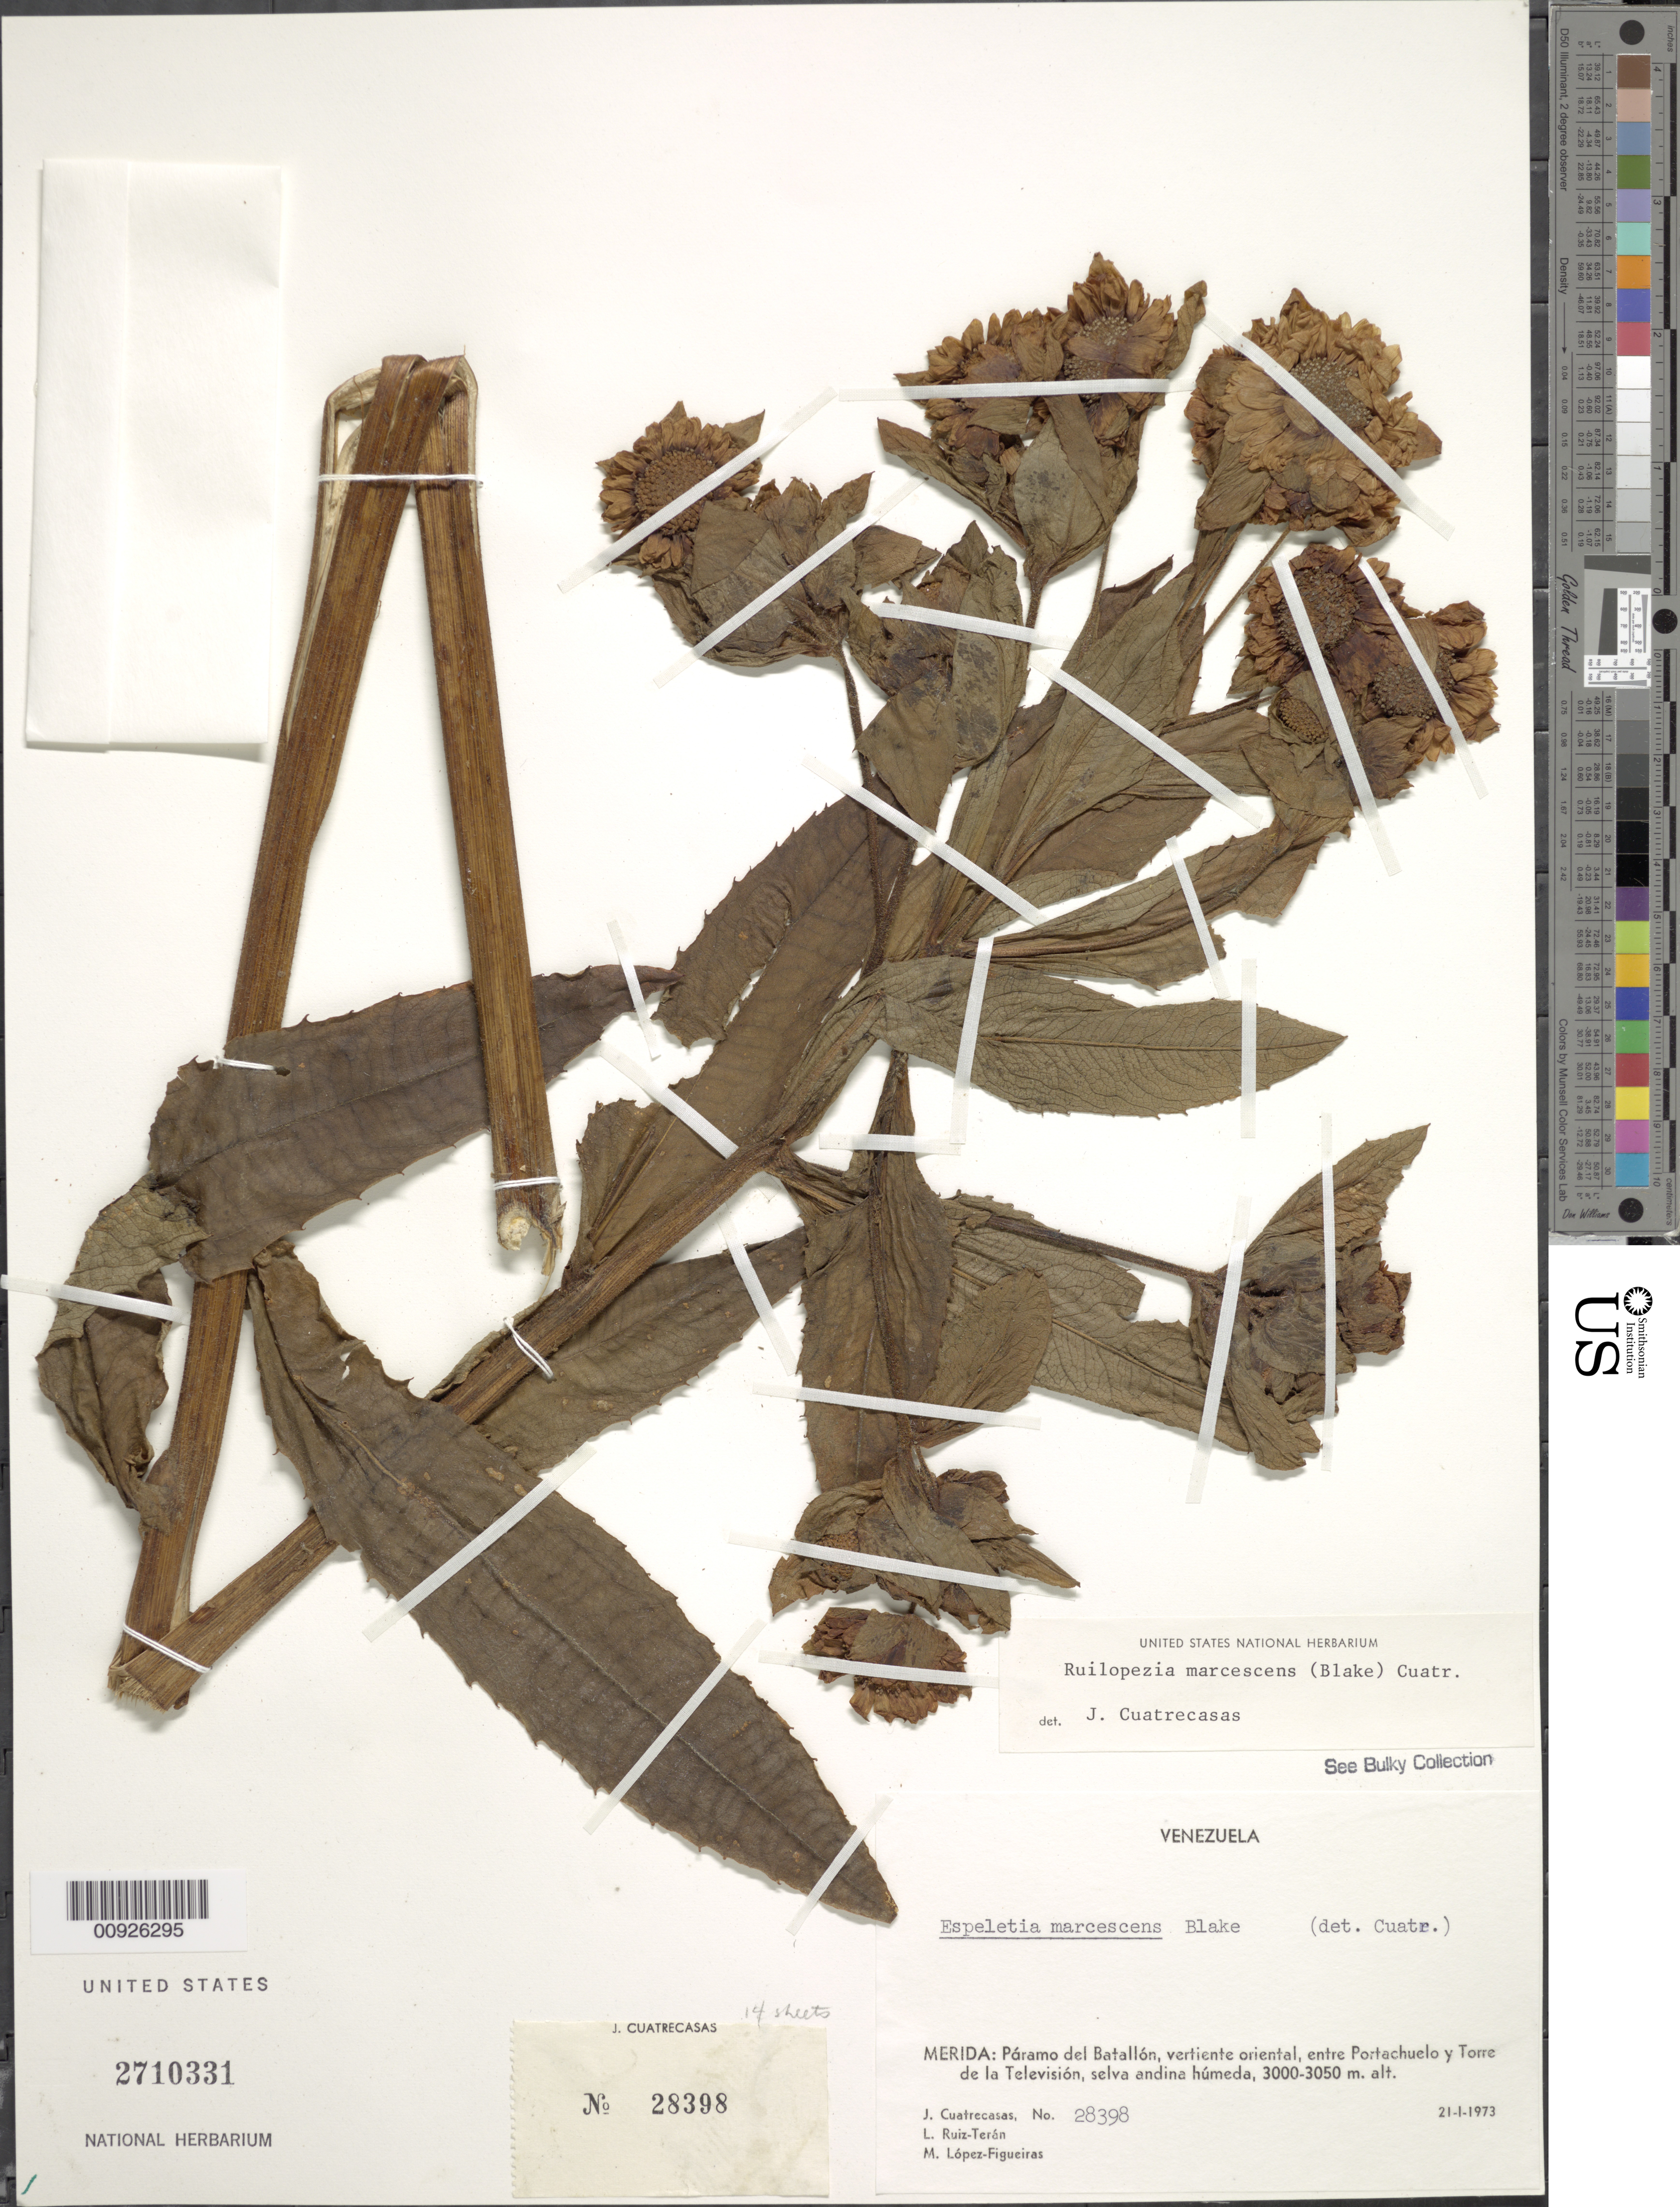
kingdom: Plantae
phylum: Tracheophyta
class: Magnoliopsida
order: Asterales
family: Asteraceae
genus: Ruilopezia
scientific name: Ruilopezia marcescens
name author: (S.F. Blake) Cuatrec.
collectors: J. Cuatrecasas, L. E. Ruíz-Terán & M. López Figueiras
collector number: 28398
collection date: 1973-01-21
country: Venezuela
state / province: Mérida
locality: Paramo del Batallón. Vertiente oriental, entre Portachuelo y Torre de la Televisión.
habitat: Selva andina húmeda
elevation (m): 3000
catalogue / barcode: US 2710331